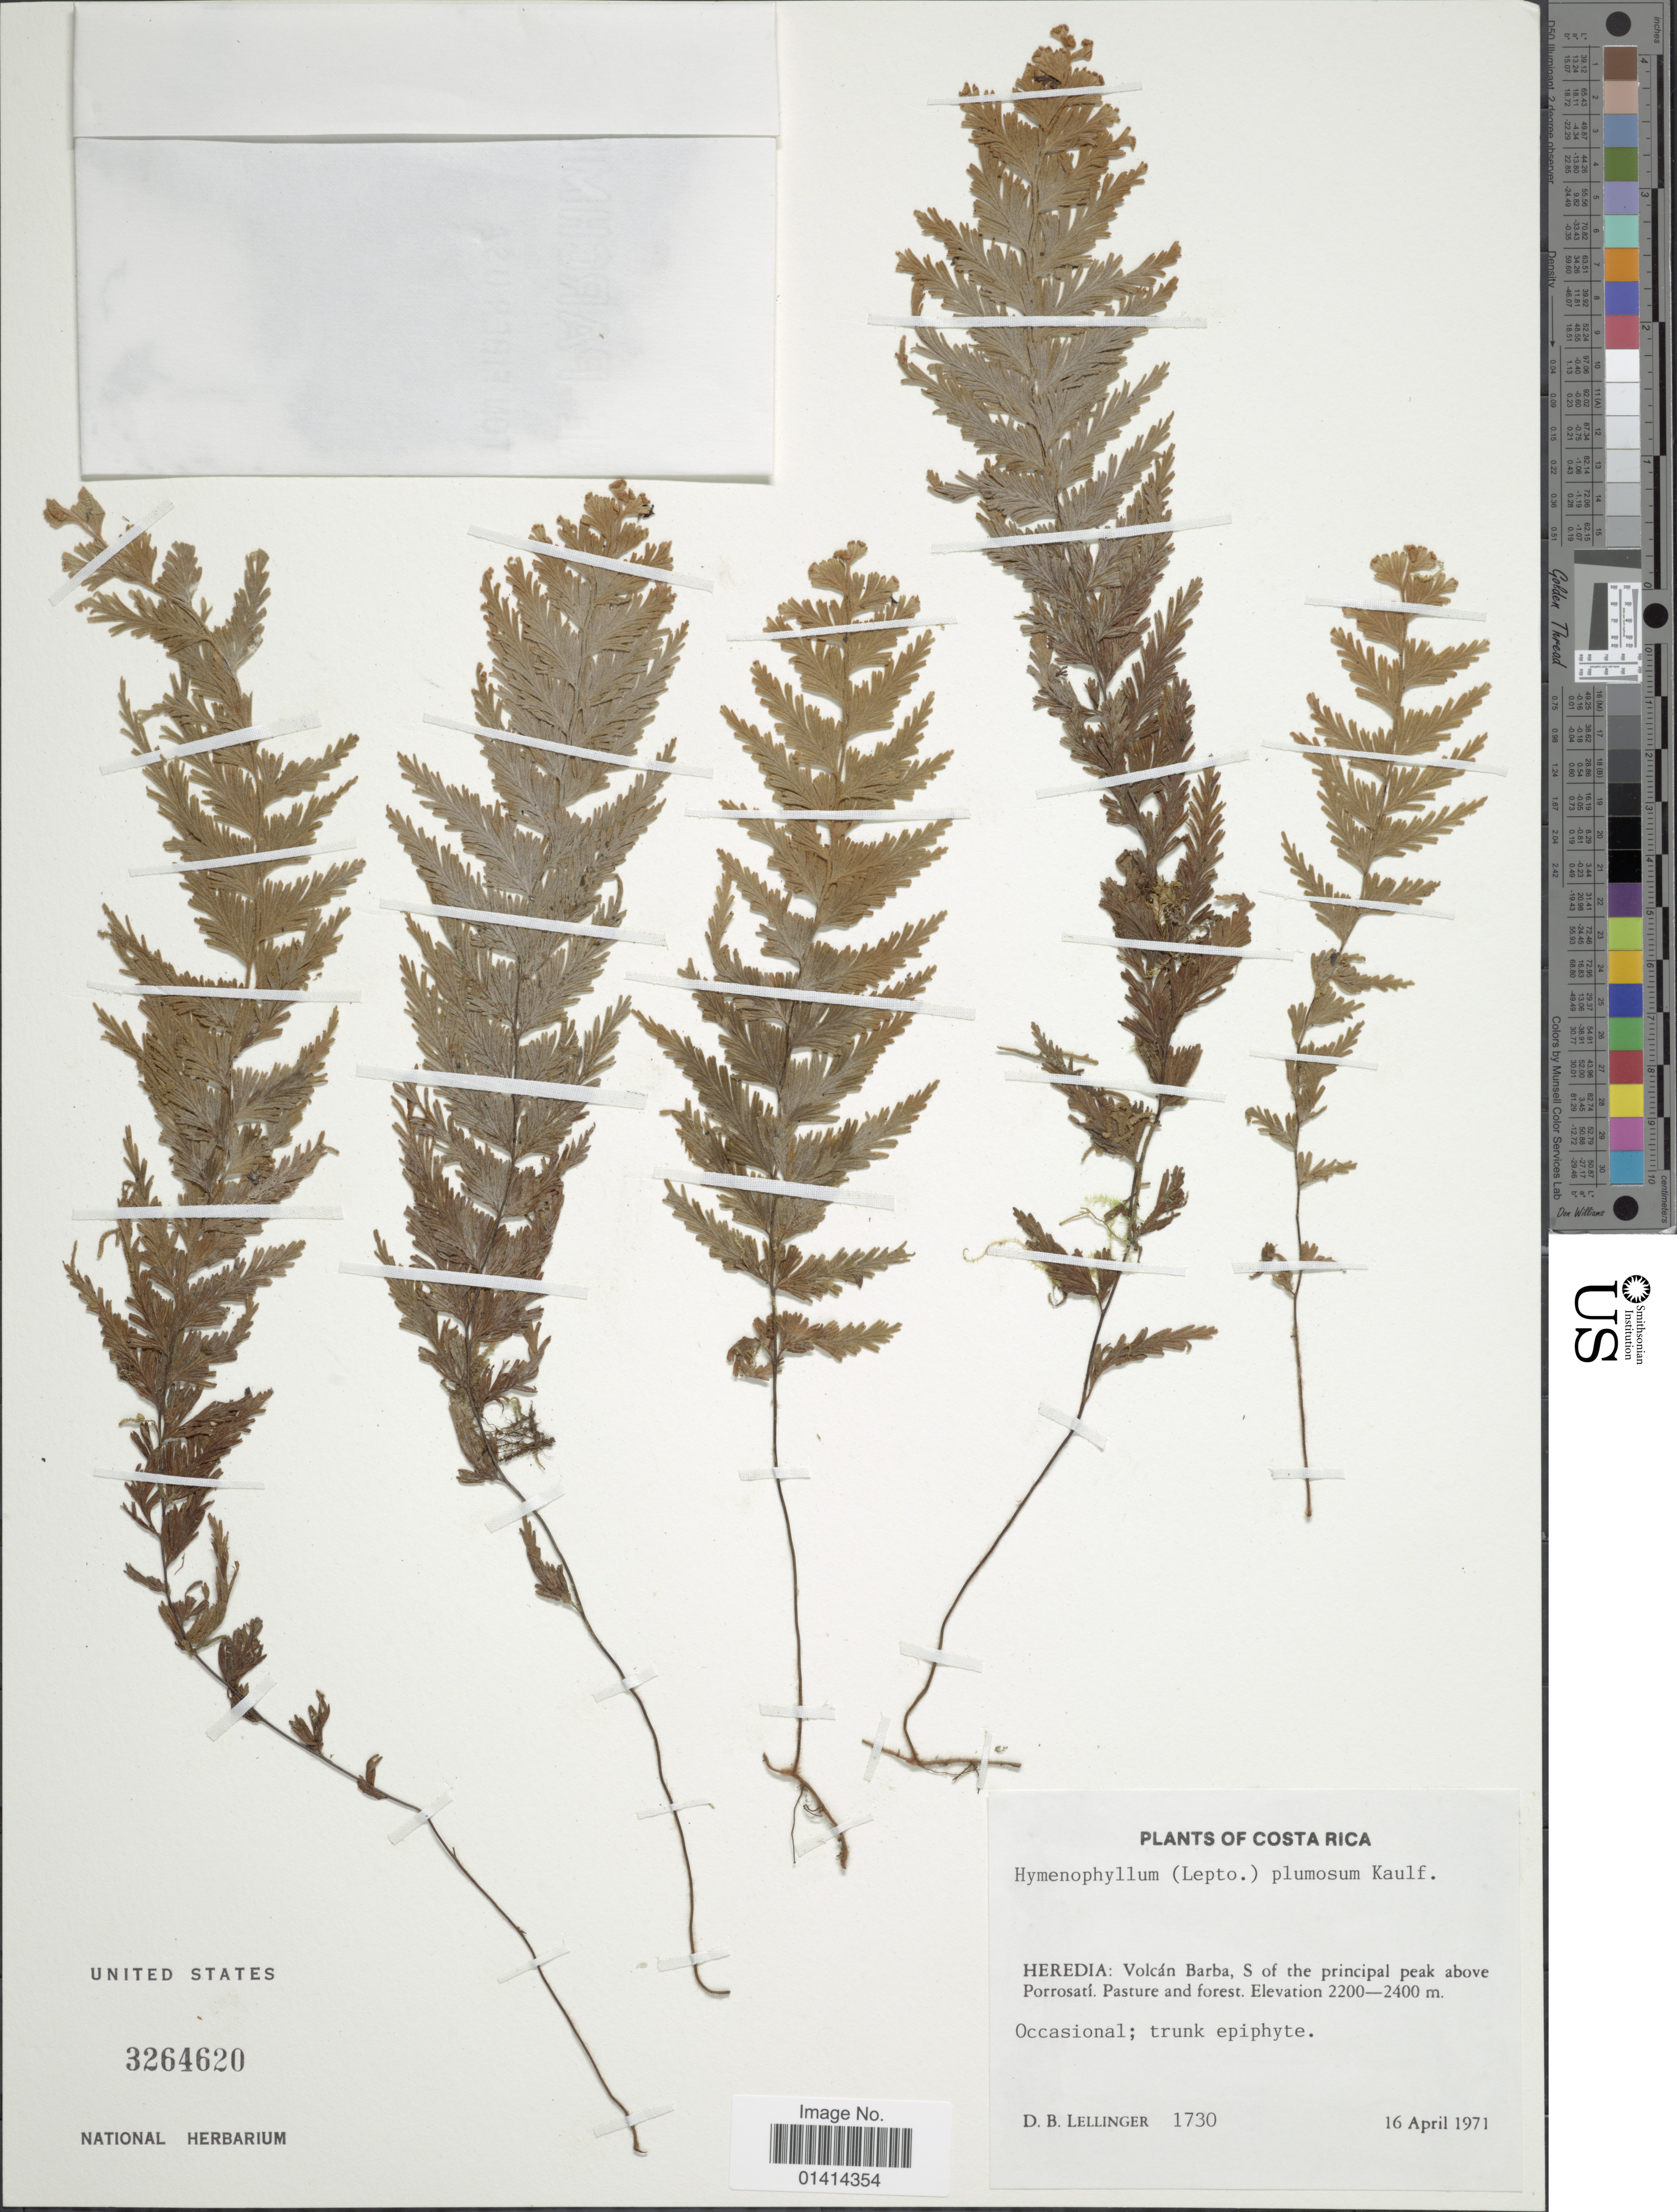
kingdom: Plantae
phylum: Tracheophyta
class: Polypodiopsida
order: Hymenophyllales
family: Hymenophyllaceae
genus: Hymenophyllum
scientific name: Hymenophyllum plumosum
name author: Kaulf.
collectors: D. B. Lellinger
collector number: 1730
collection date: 1971-04-16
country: Costa Rica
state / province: Heredia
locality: Volcán Barba, S of the principal peak above Porrosatí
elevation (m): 2200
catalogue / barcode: US 3264620